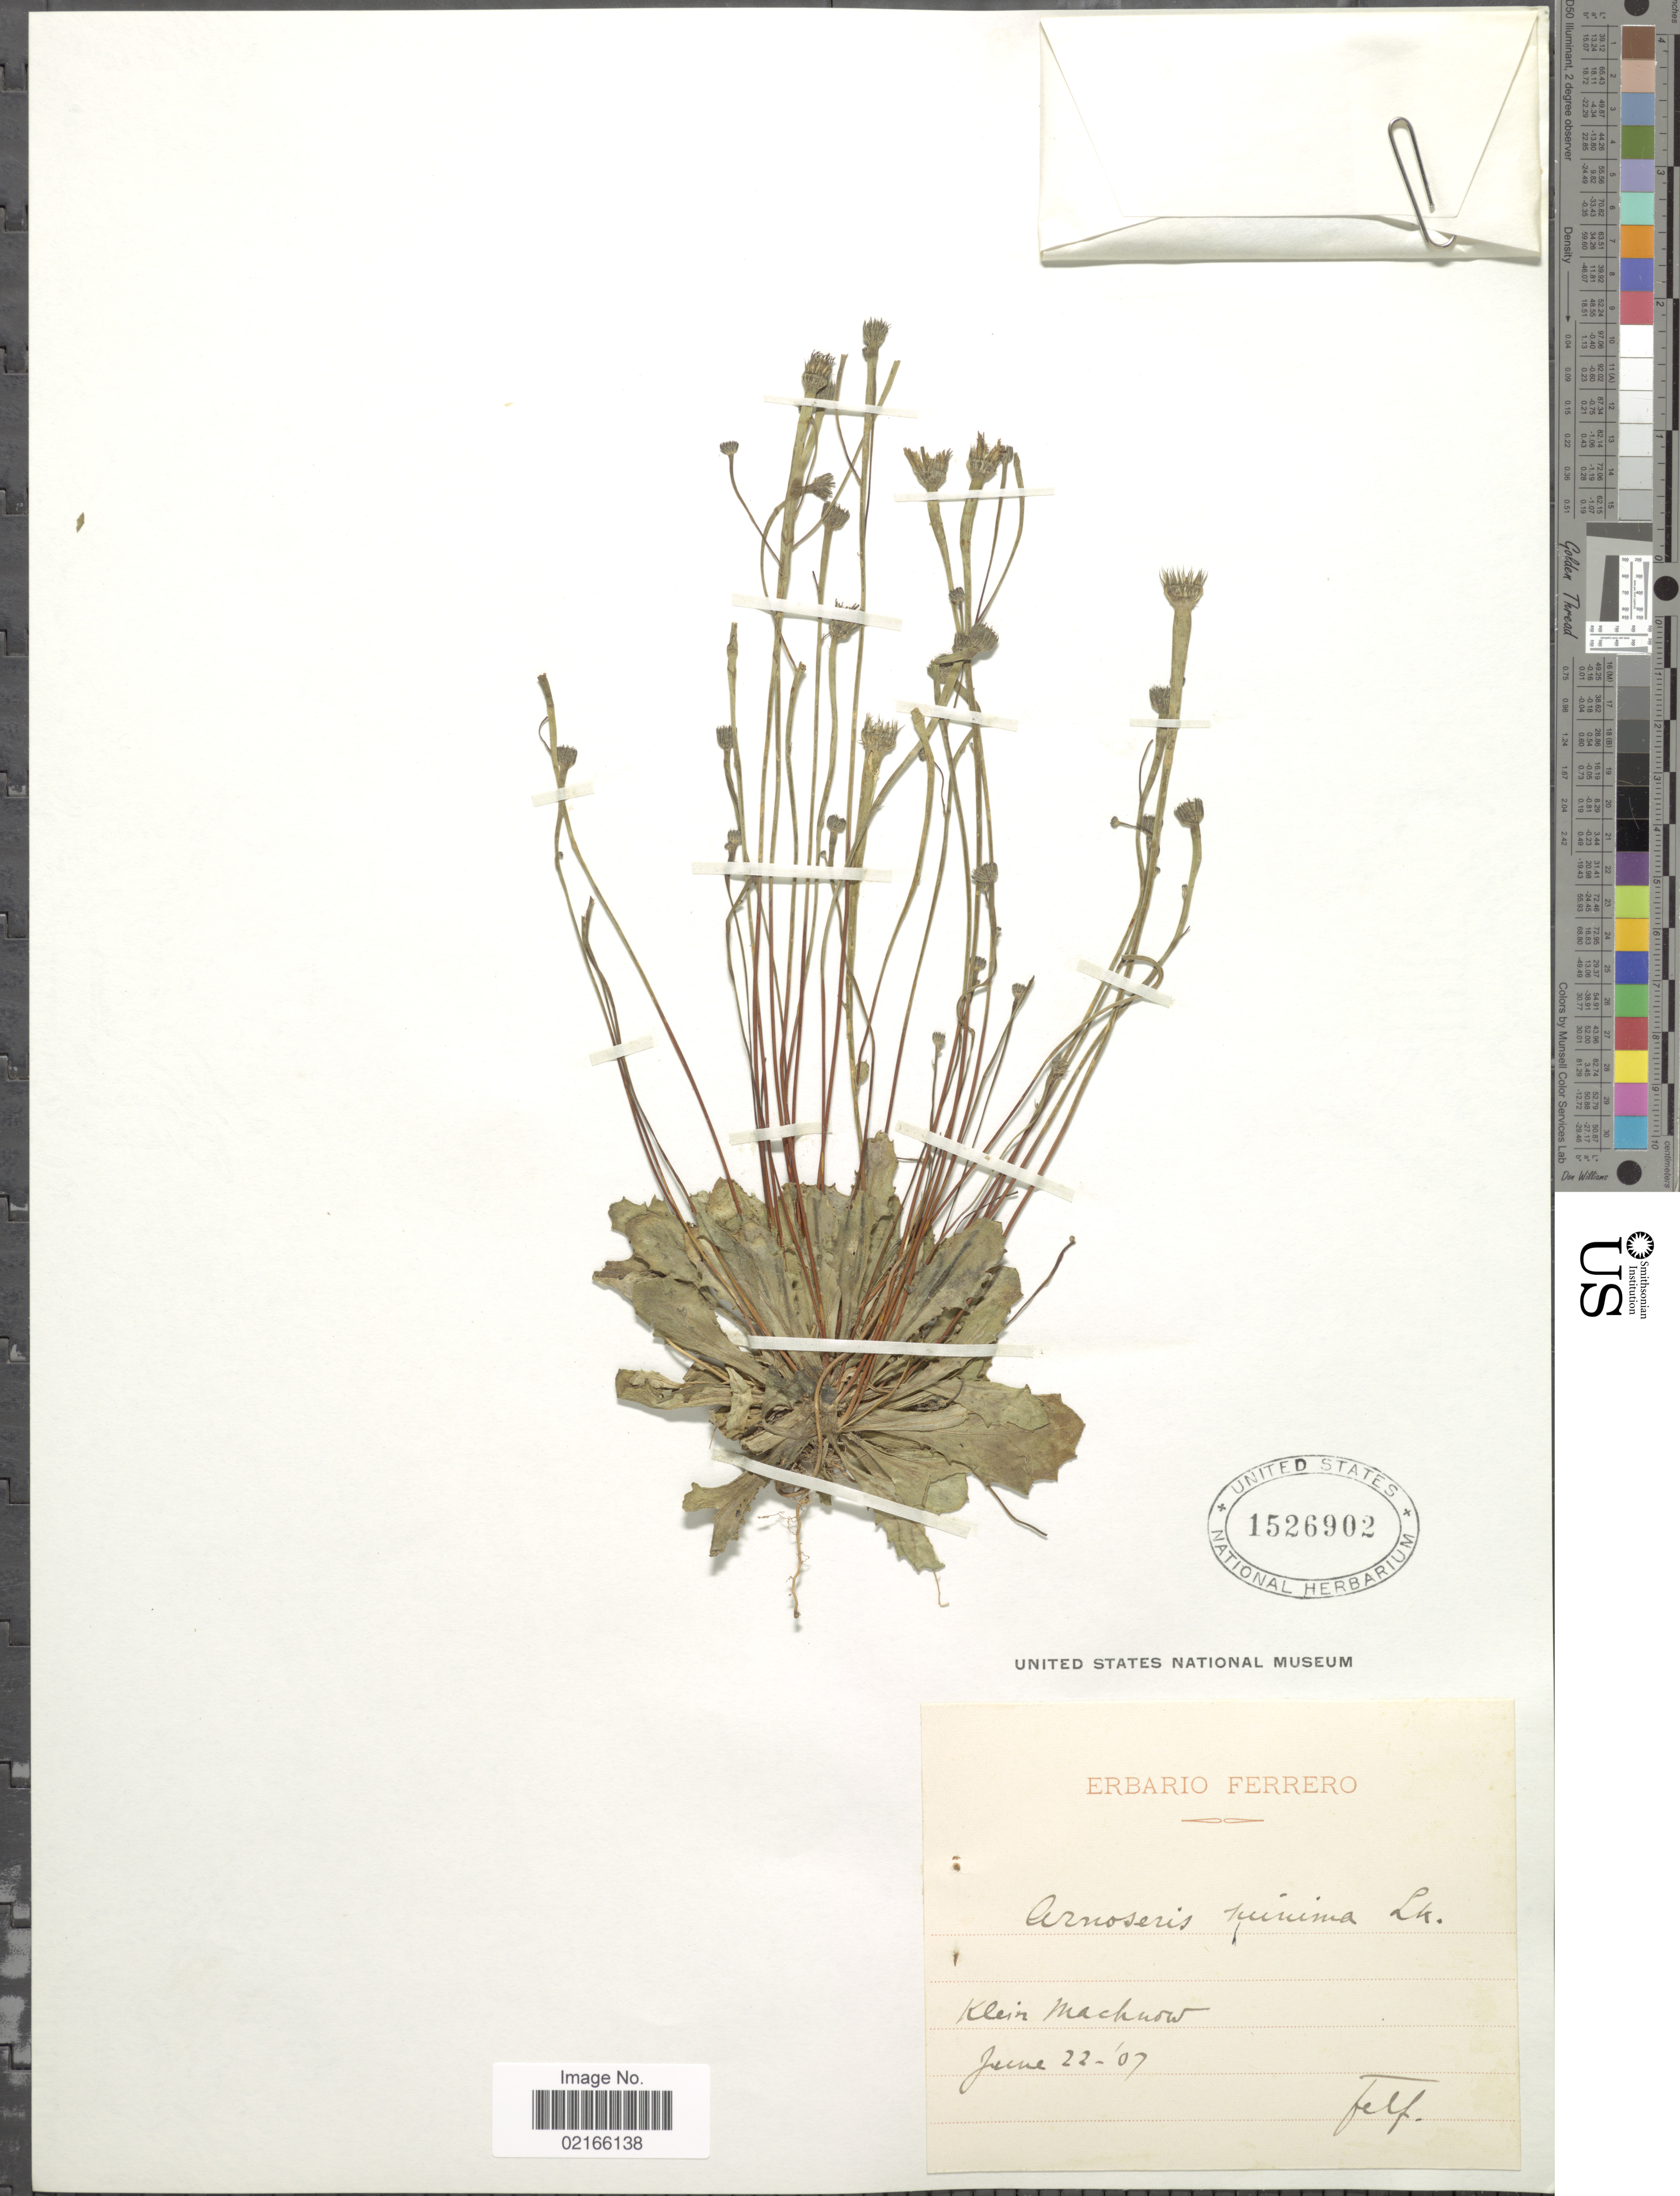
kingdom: Plantae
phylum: Tracheophyta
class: Magnoliopsida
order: Asterales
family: Asteraceae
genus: Arnoseris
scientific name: Arnoseris minima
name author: (L.) Schweigg. & Körte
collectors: F. Ferrero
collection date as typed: Transcribed d/m/y: 22/6/07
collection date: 1907-06-22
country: Germany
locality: Kleinmachnow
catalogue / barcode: US 1526902